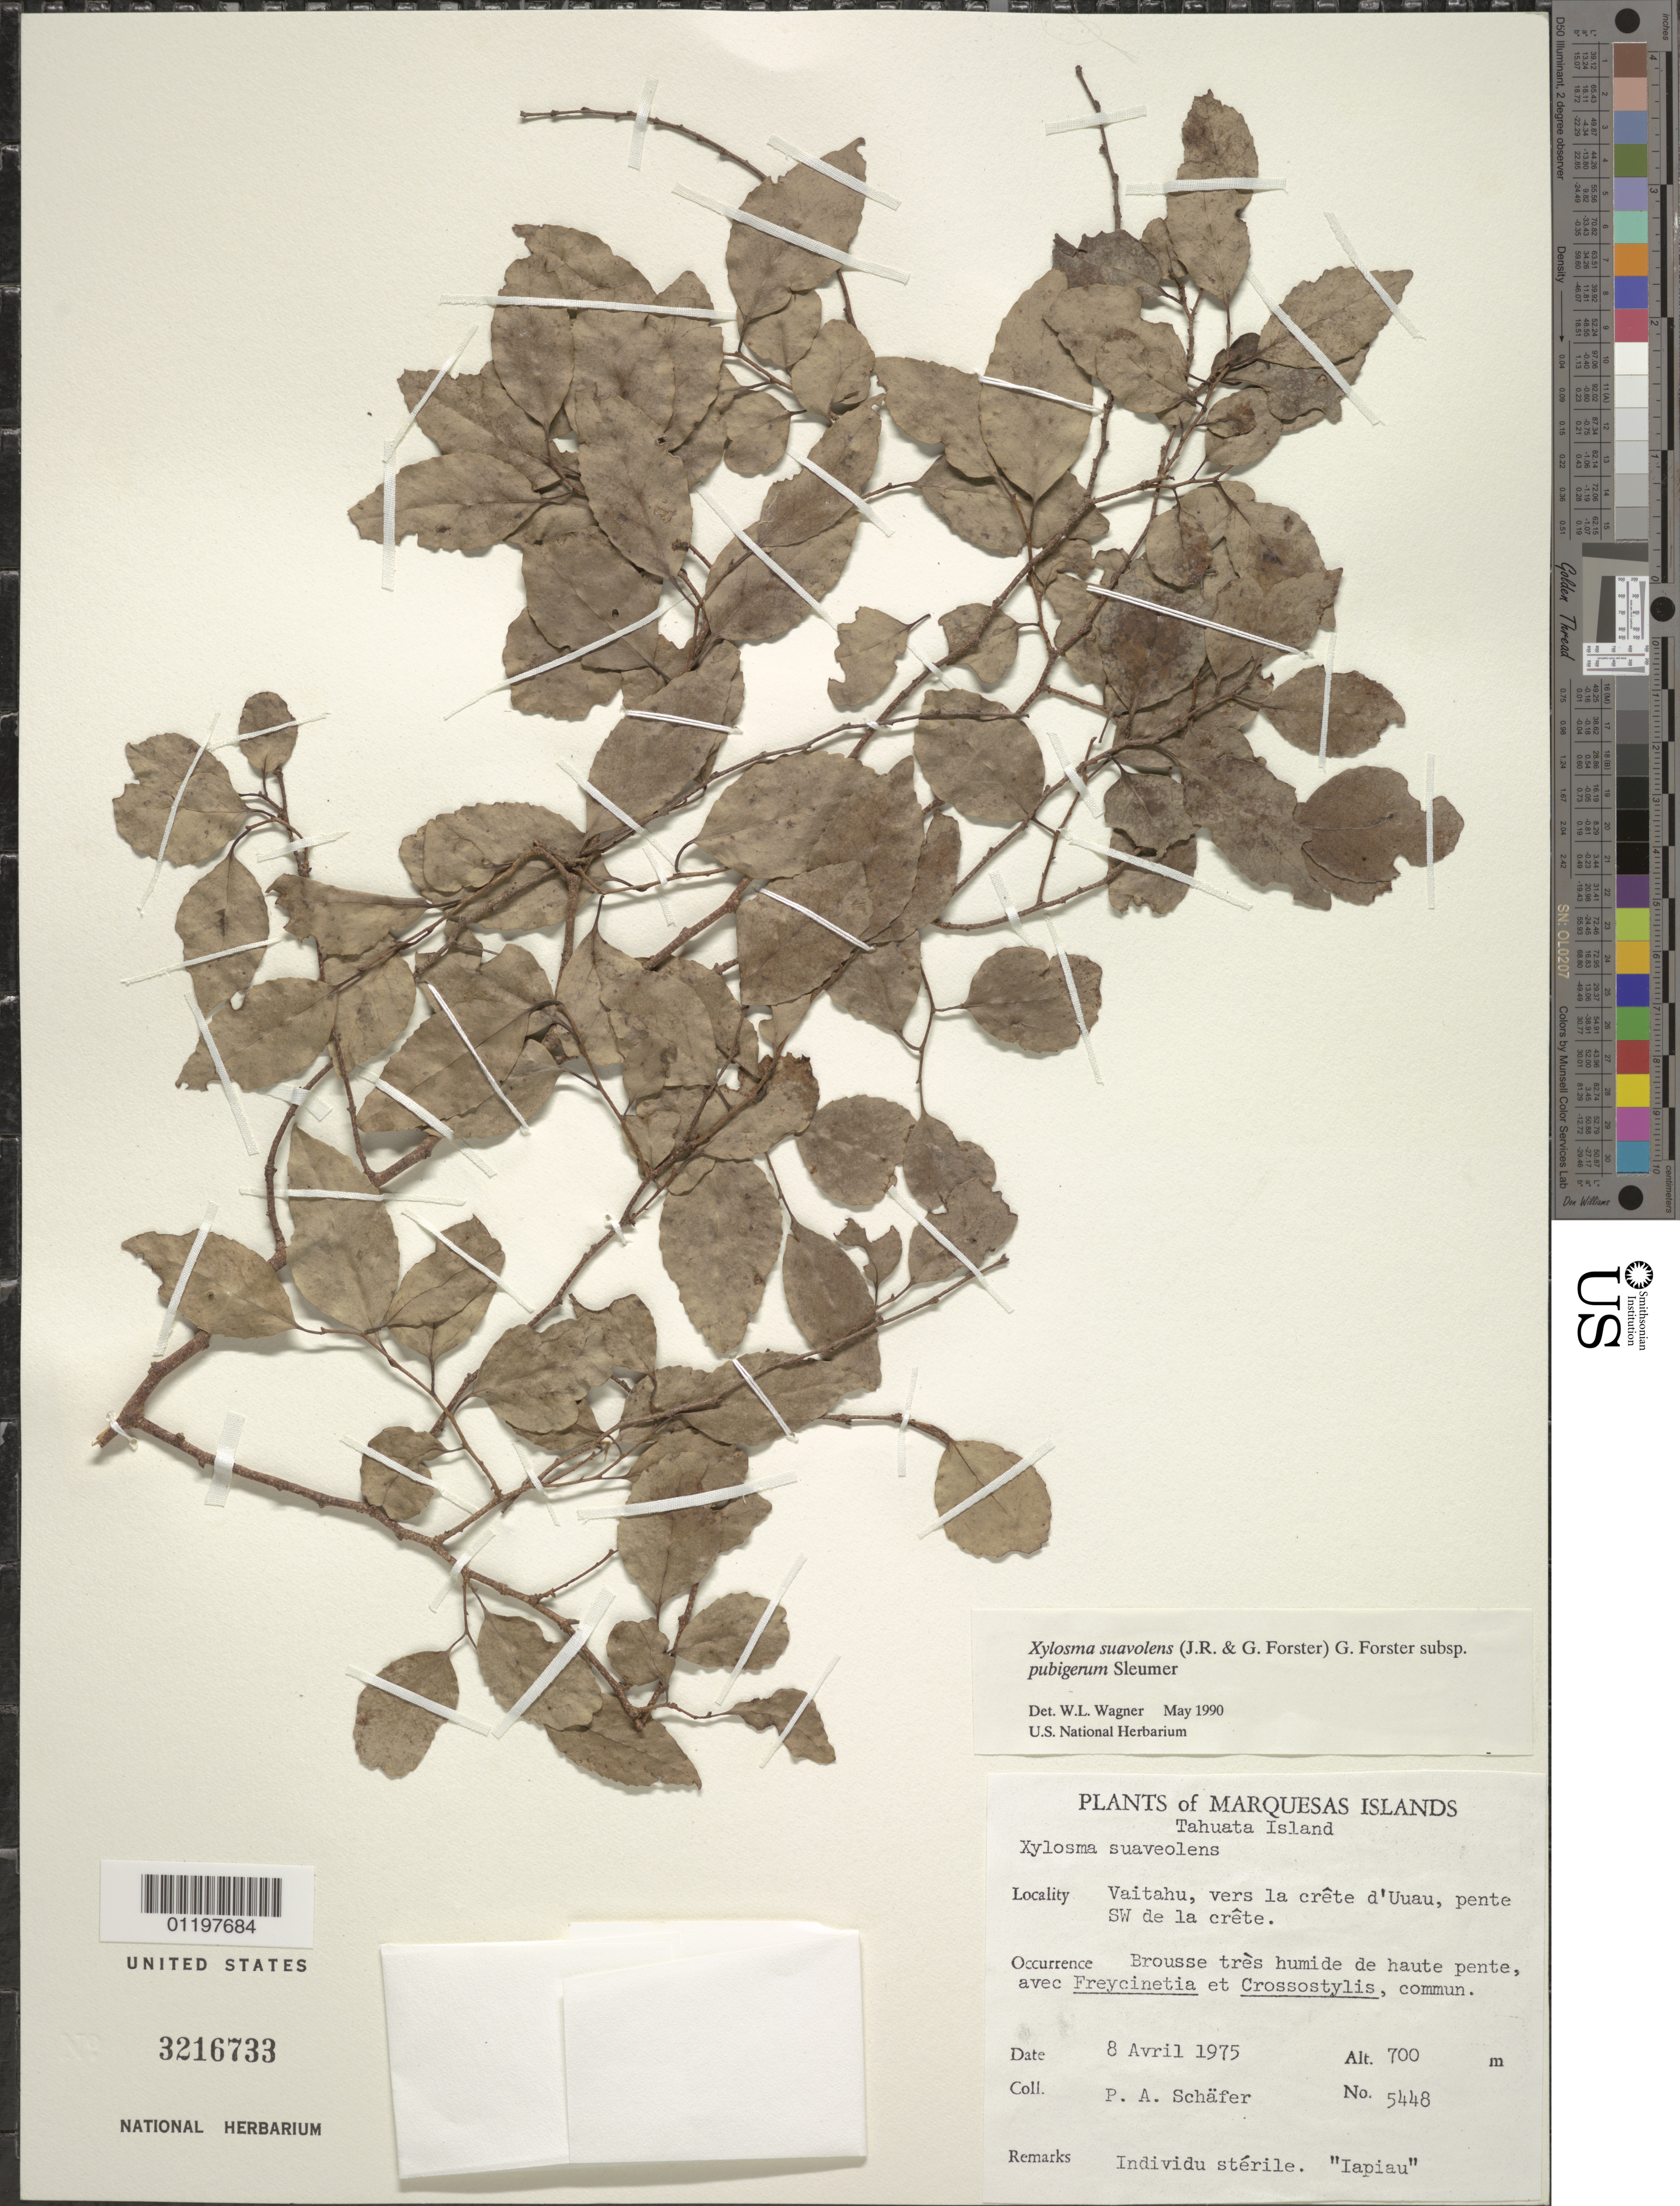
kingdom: Plantae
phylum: Tracheophyta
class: Magnoliopsida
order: Malpighiales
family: Salicaceae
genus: Xylosma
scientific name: Xylosma suaveolens subsp. pubigera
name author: Sleumer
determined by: Wagner, W. L., (BOT), Smithsonian Institution - National Museum of Natural History (UNITED STATES)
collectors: P. A. Schäfer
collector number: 5448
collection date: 1975-04-08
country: French Polynesia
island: Tahuata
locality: Vaitahu, vers la crête d'Uuau, pente SW de la crête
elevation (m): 700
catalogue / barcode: US 3216733